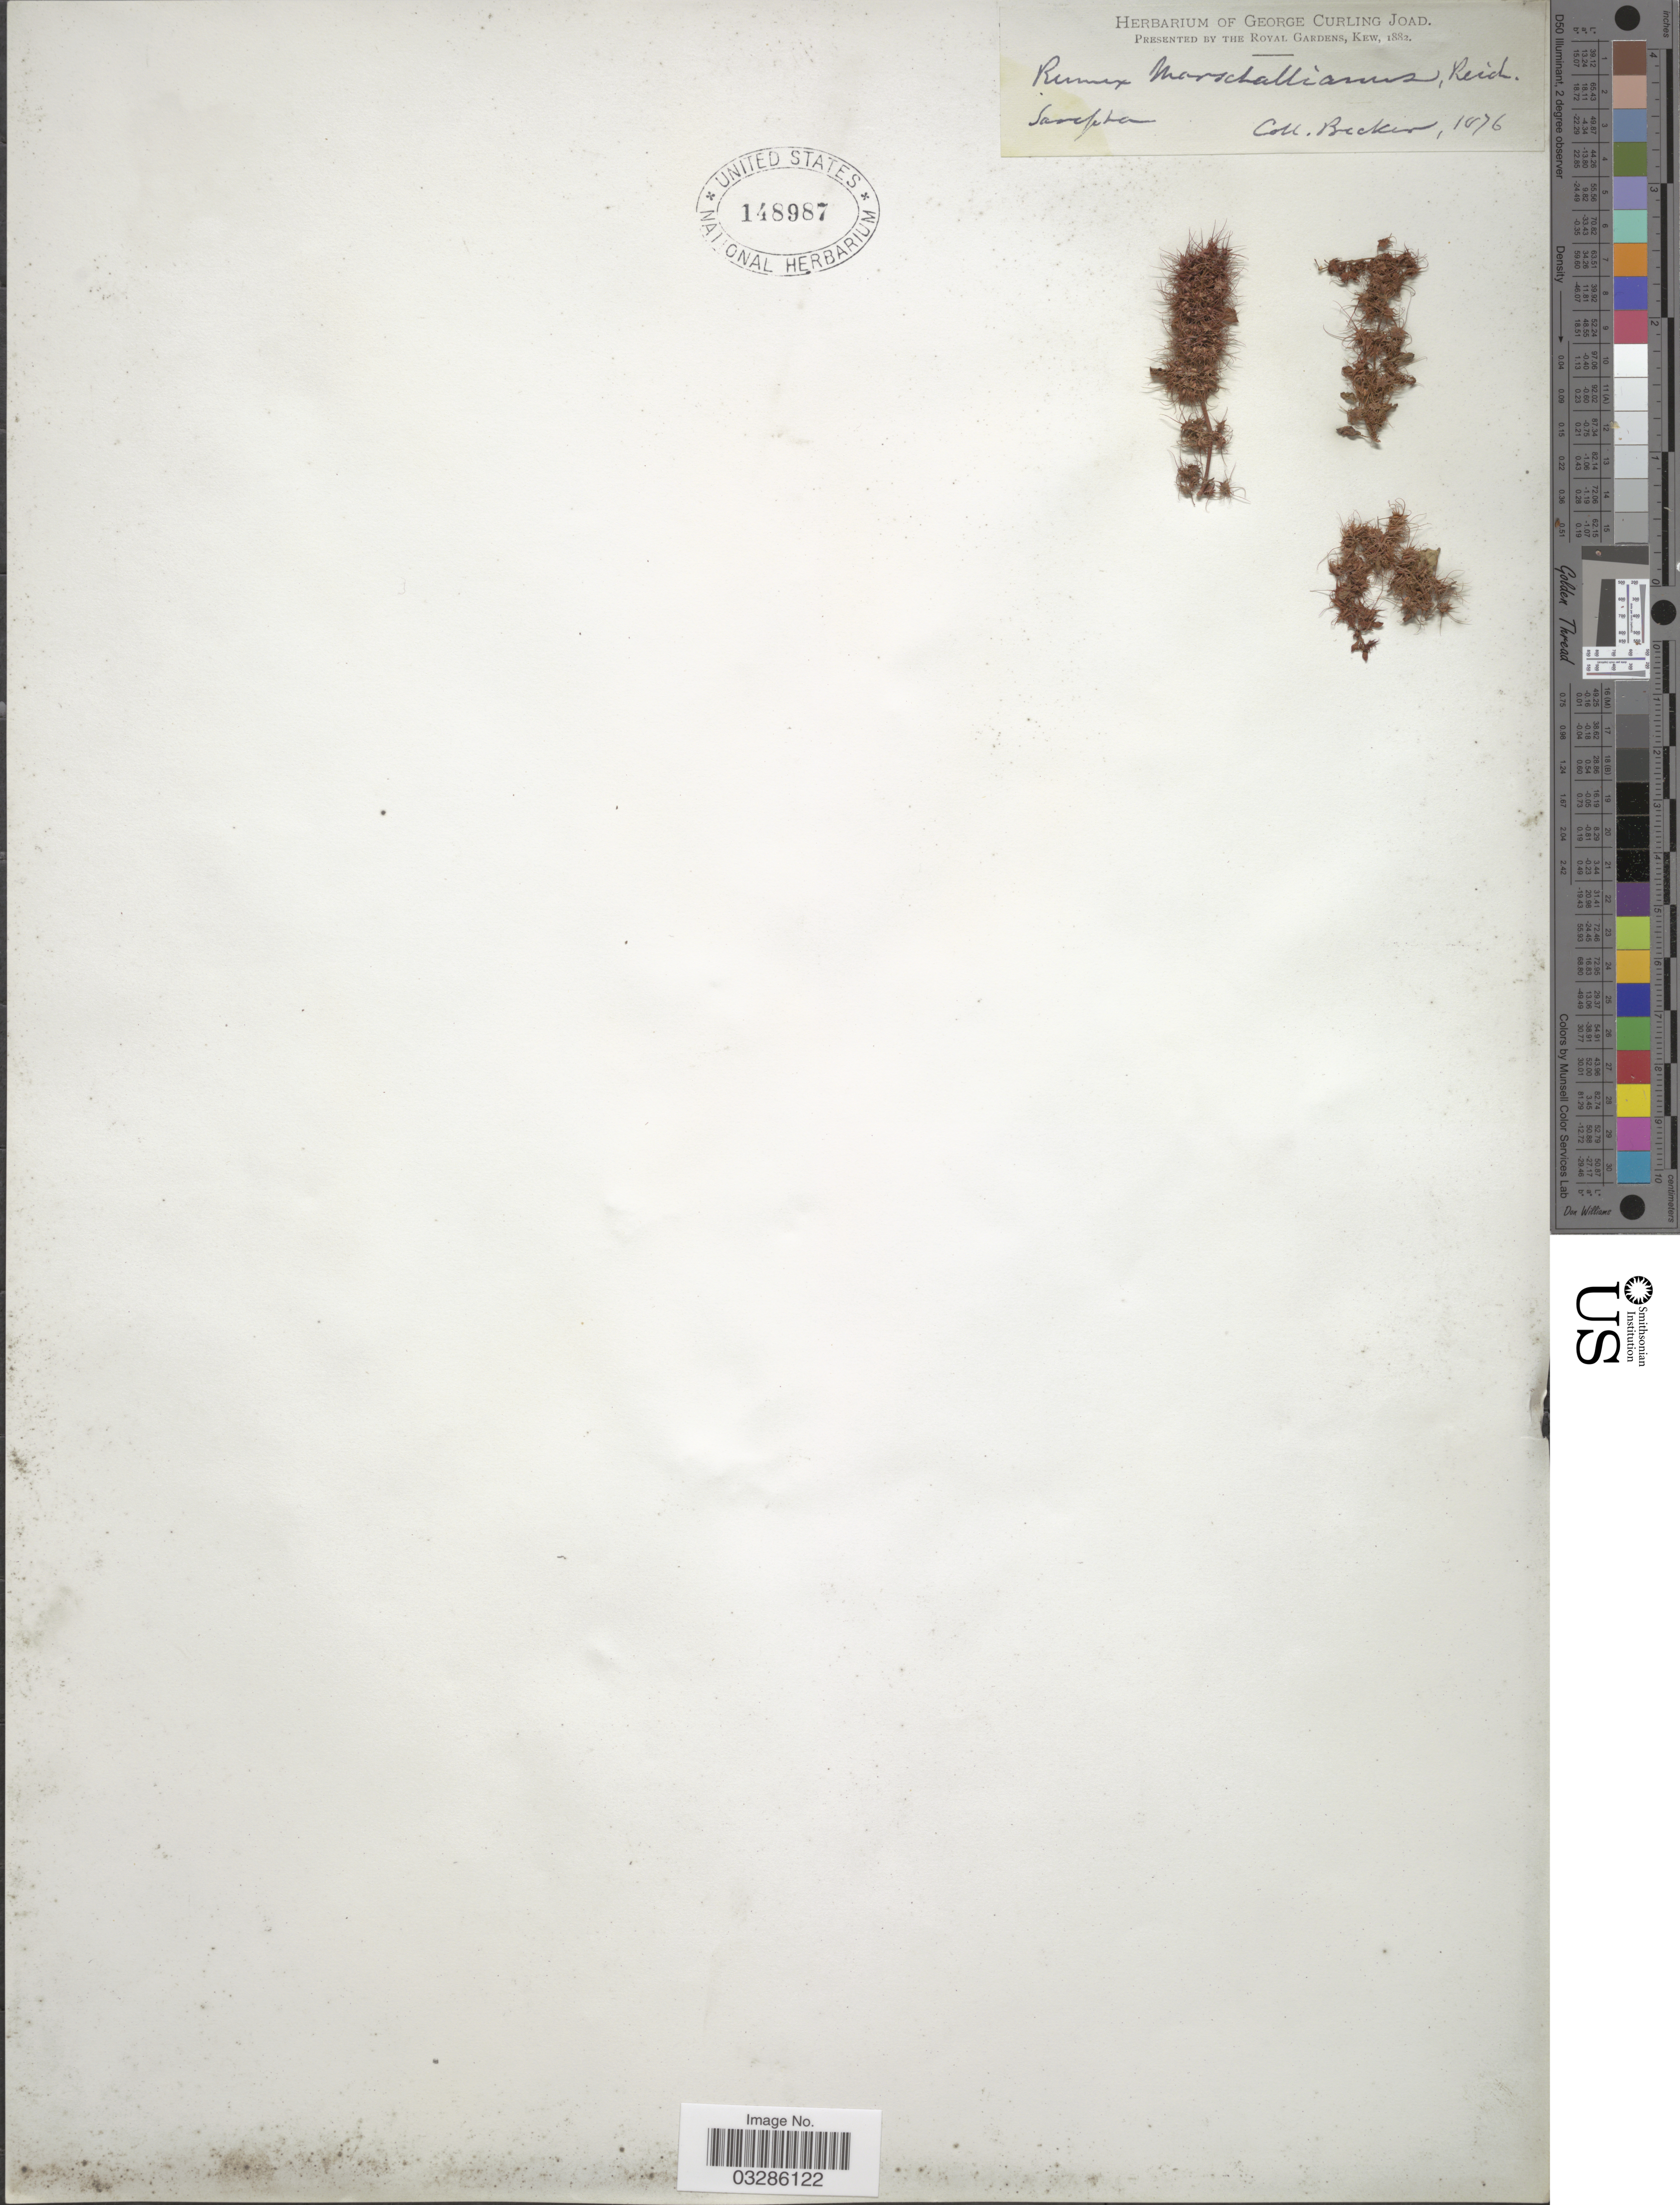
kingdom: Plantae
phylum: Tracheophyta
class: Magnoliopsida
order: Caryophyllales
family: Polygonaceae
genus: Rumex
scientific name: Rumex maritimus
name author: L.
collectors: -. Becker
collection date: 1876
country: Russian Federation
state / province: Volgograd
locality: Sarepta.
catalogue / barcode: US 148987